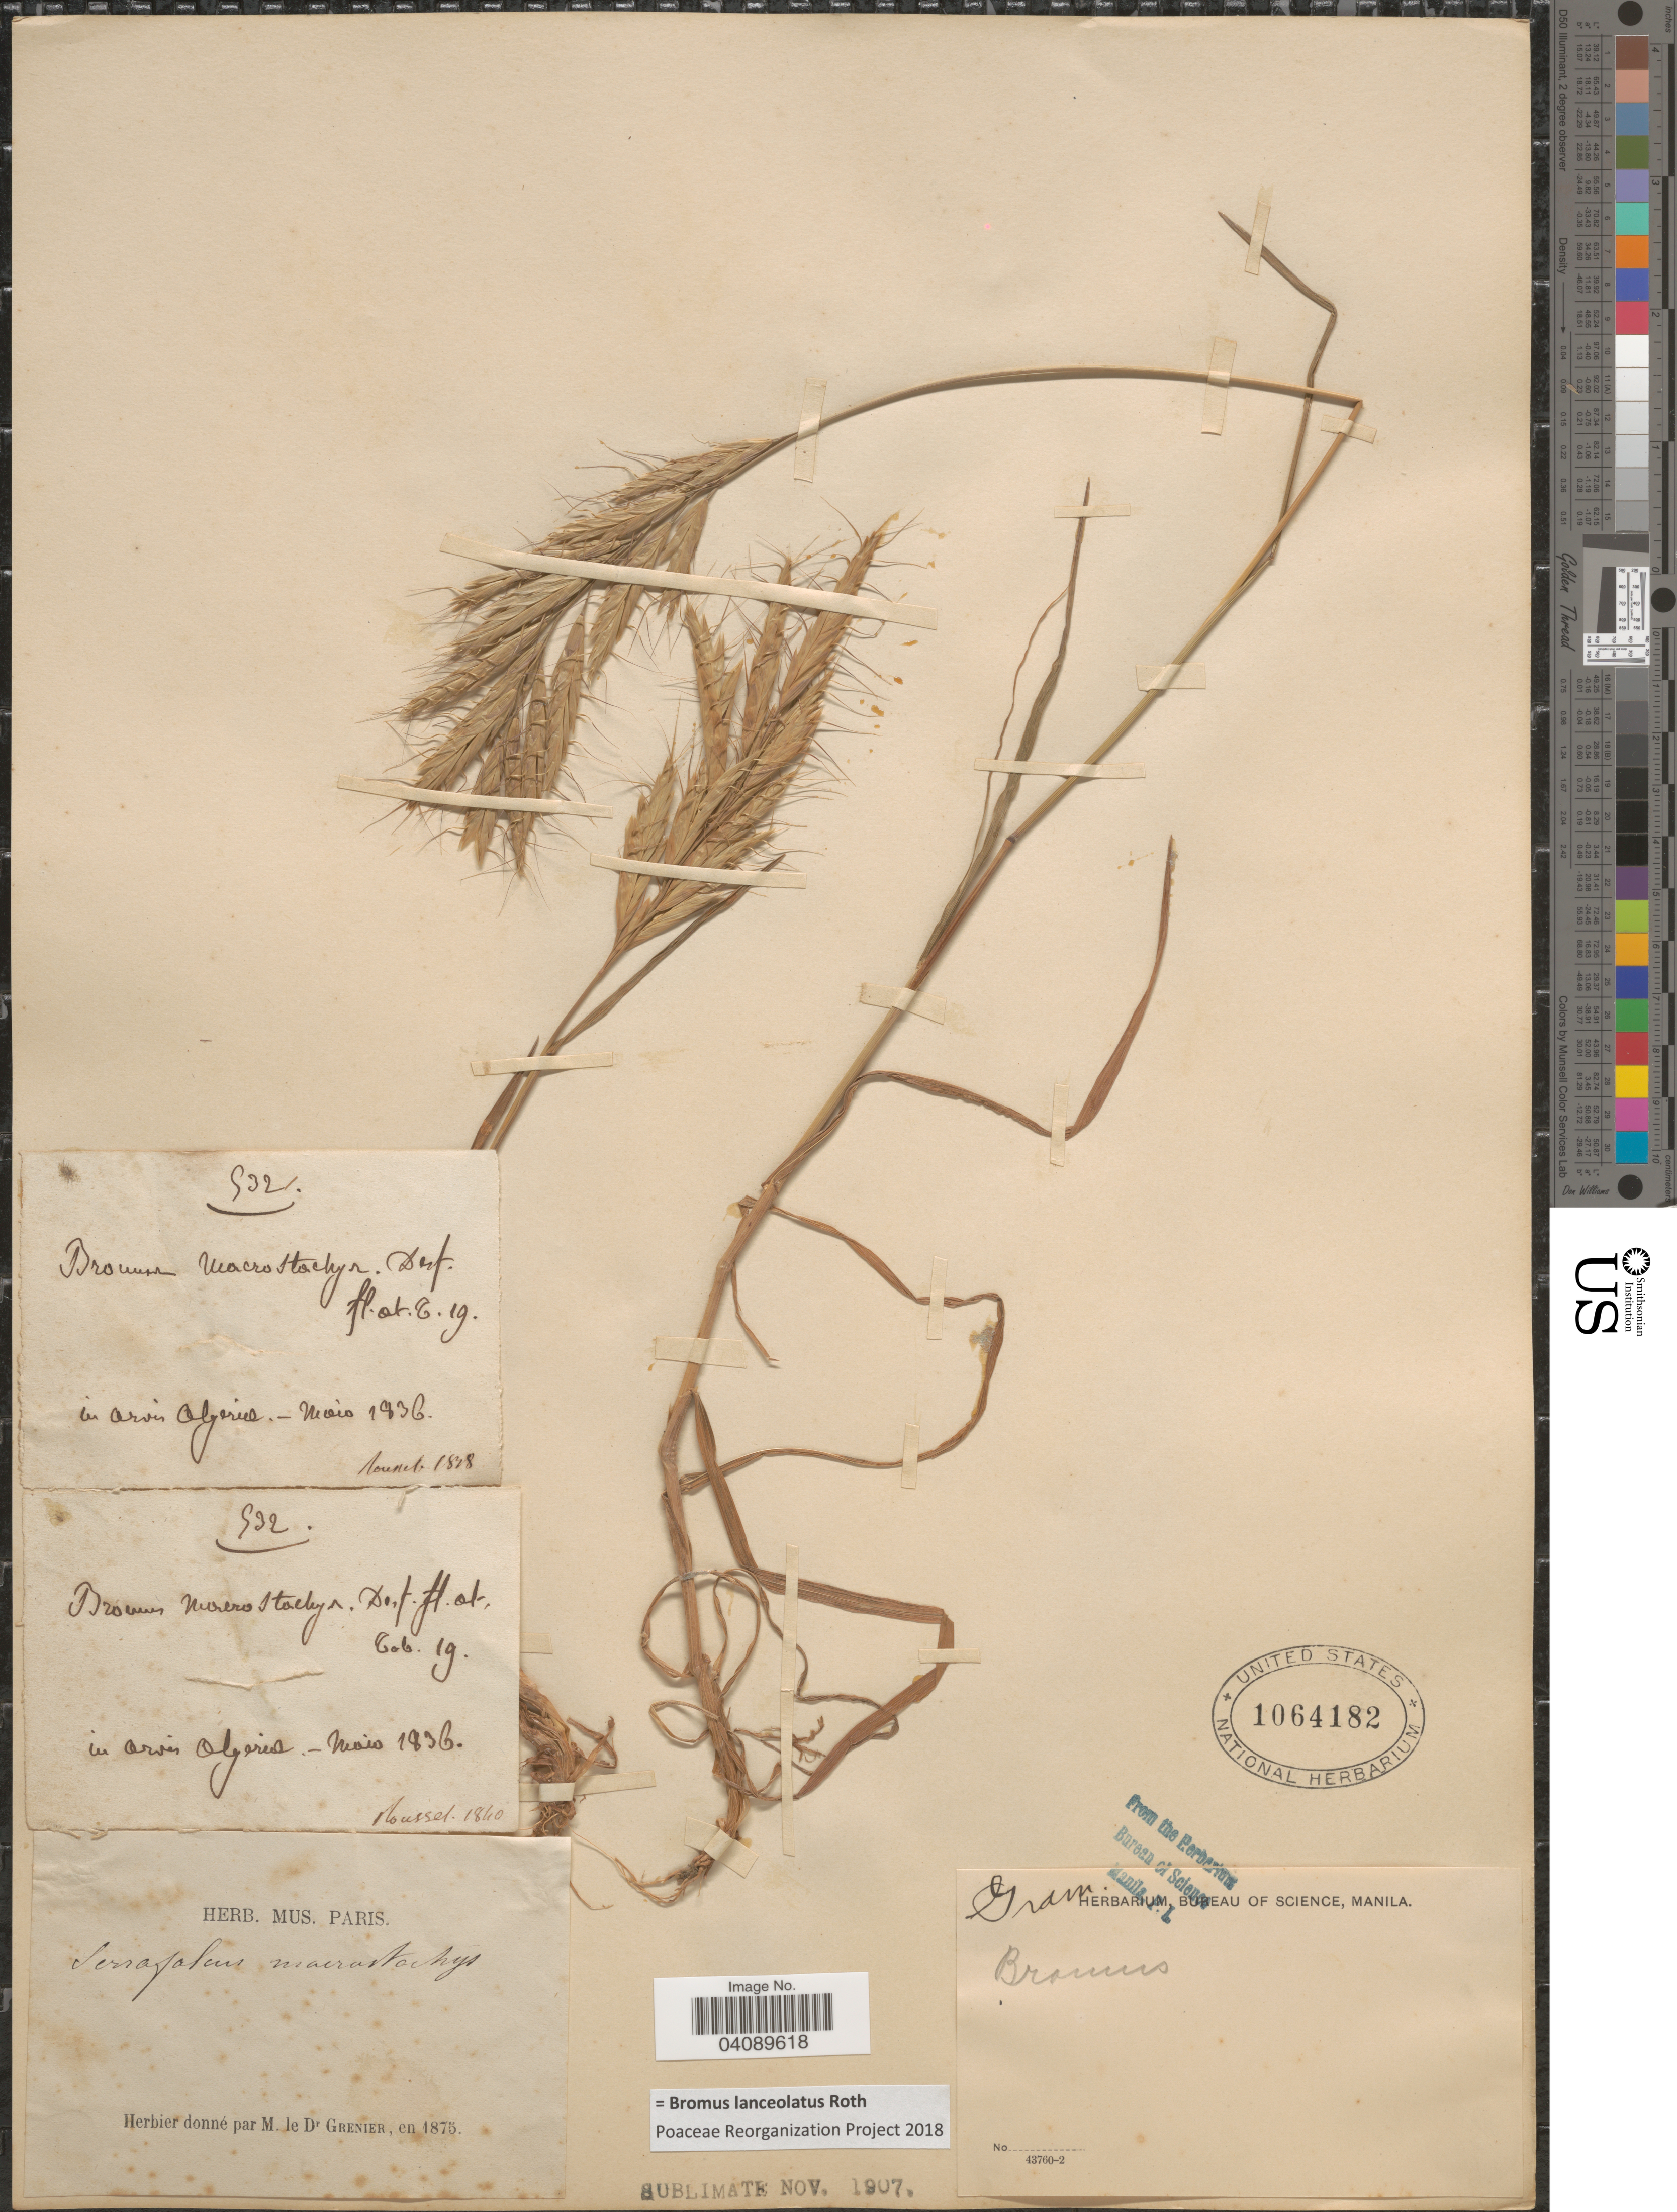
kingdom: Plantae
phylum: Tracheophyta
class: Liliopsida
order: Poales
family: Poaceae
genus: Bromus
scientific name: Bromus lanceolatus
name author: Roth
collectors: A. Russel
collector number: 532?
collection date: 1836-05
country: Algeria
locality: In arvin [interpreted] Algerie.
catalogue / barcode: US 1064182